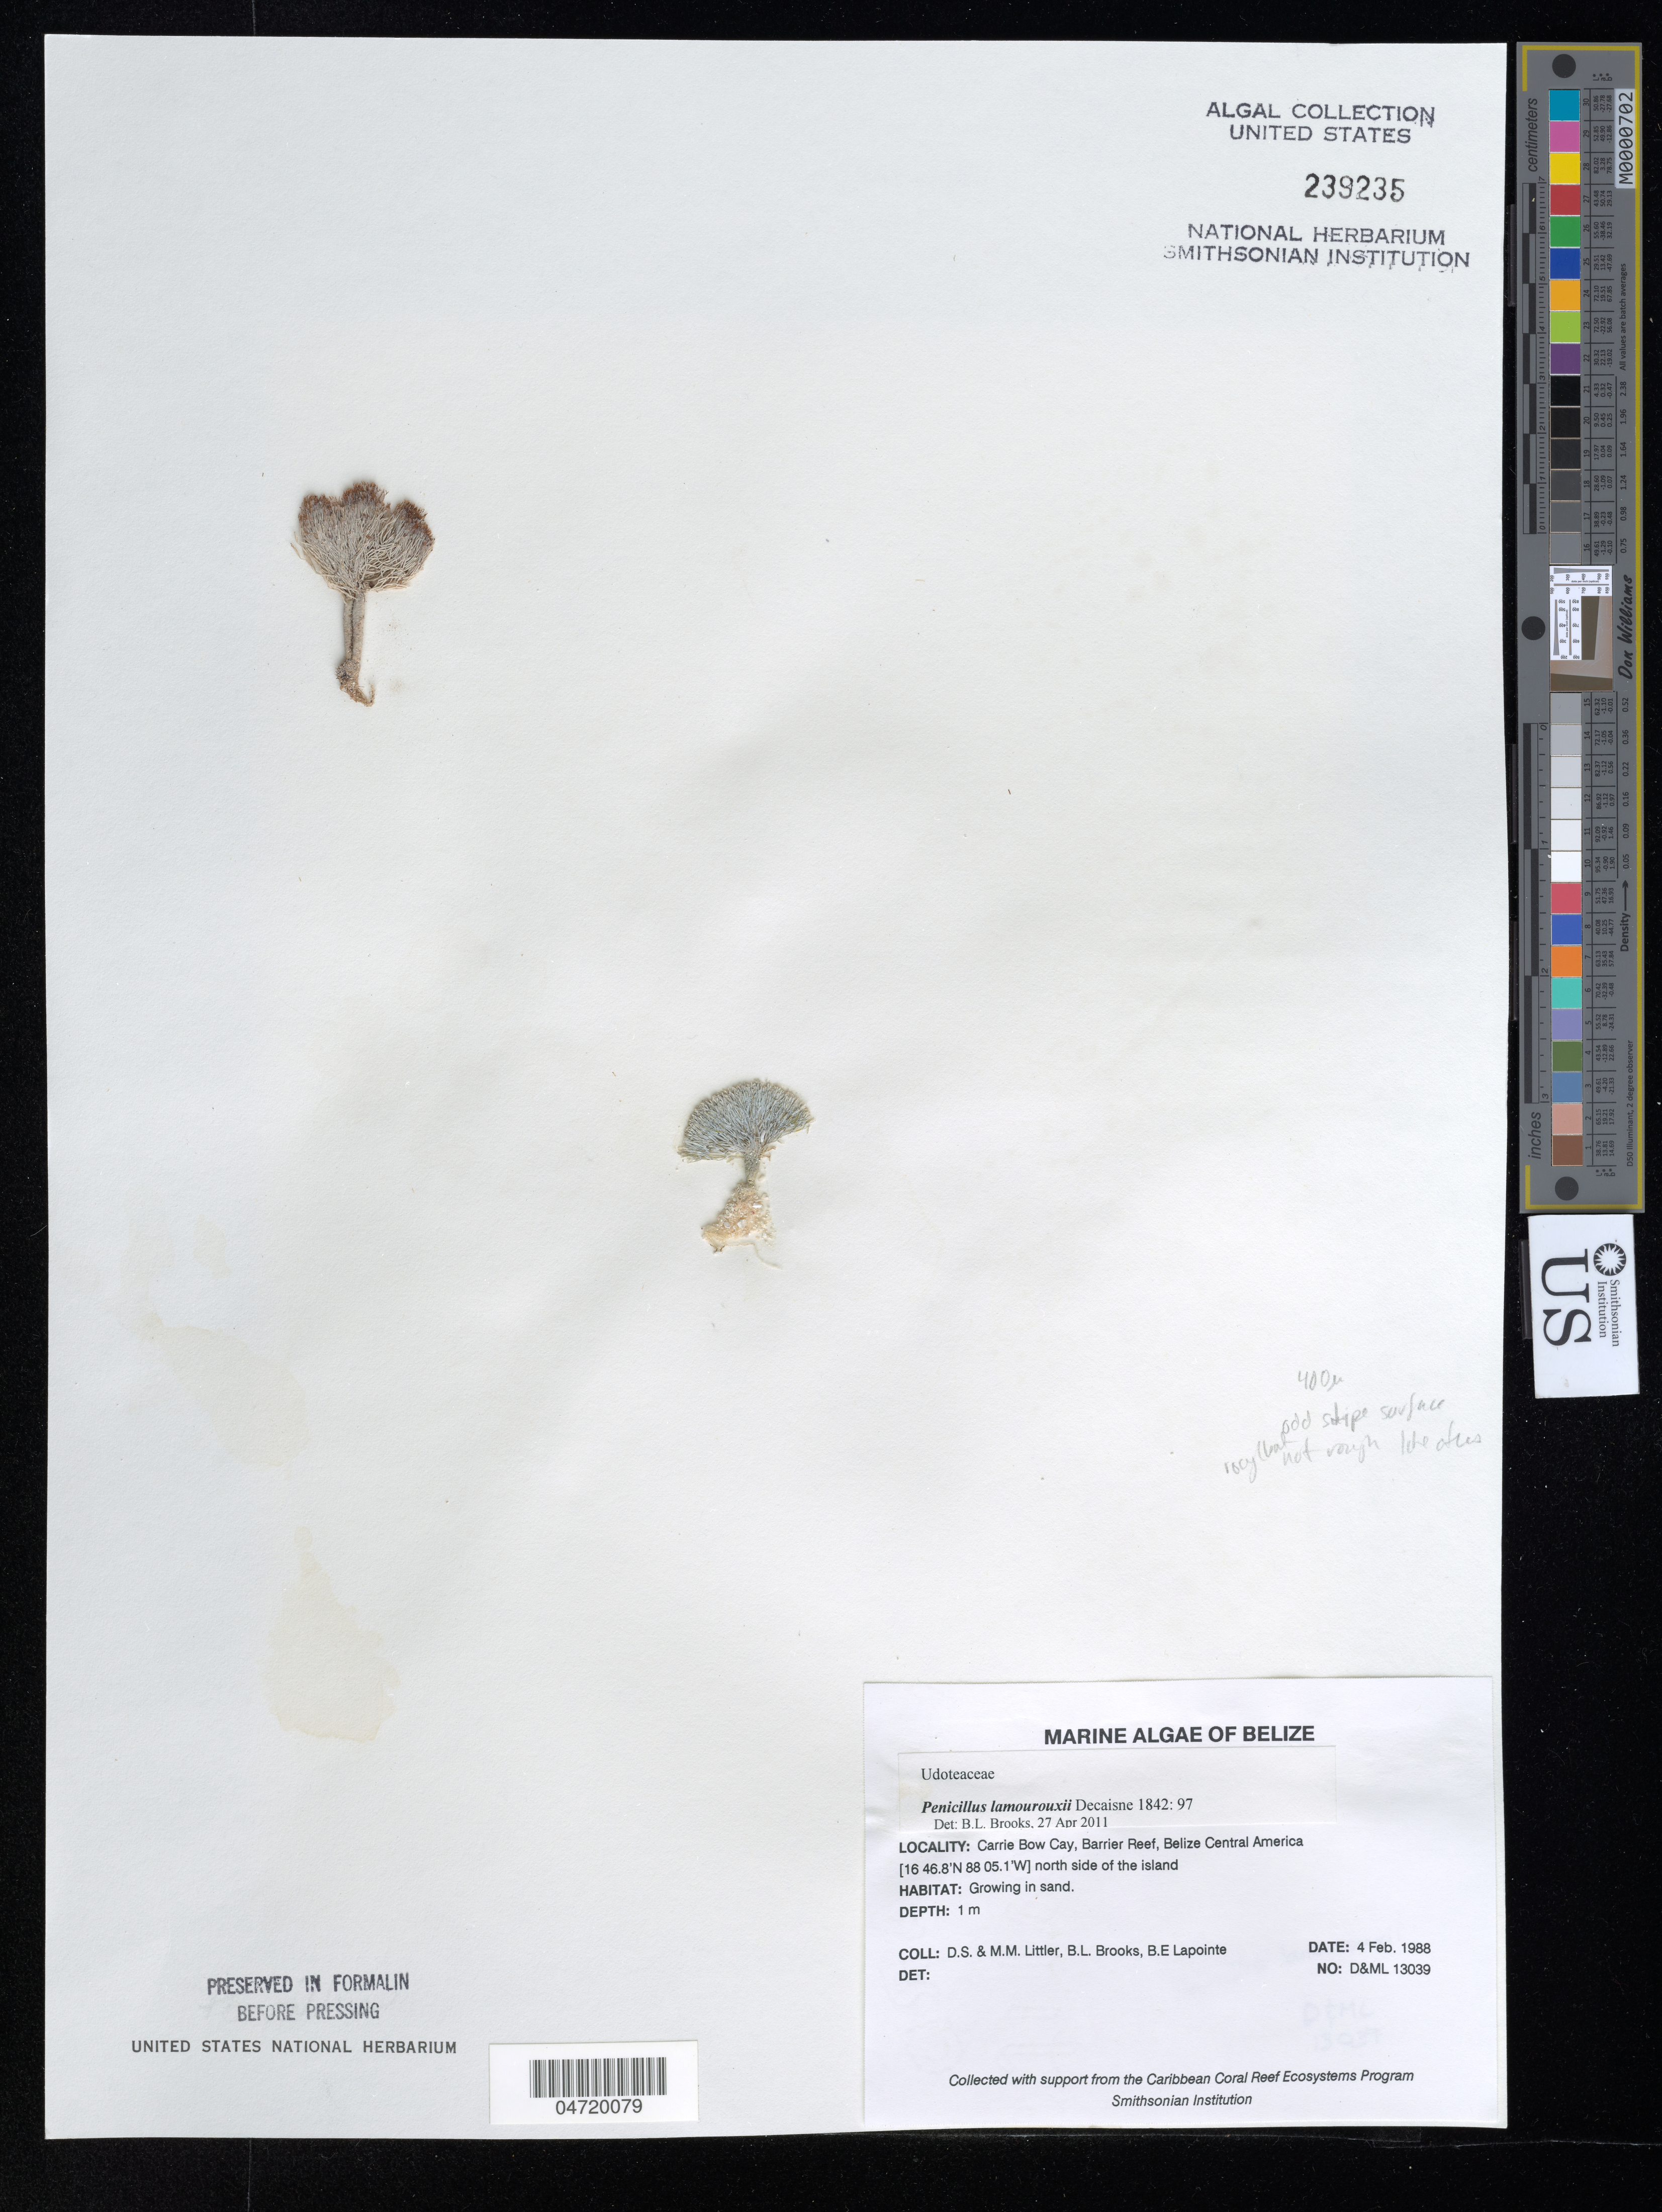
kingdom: Plantae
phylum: Chlorophyta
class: Ulvophyceae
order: Bryopsidales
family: Udoteaceae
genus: Penicillus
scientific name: Penicillus lamourouxii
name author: Decne.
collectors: D. S. Littler, M. M. Littler, B. Brooks & B. Lapointe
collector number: D&ML13039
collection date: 1988-02-04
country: Belize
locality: Carrie Bow Cay, Barrier Reef. North side of the island.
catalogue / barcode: US 239235